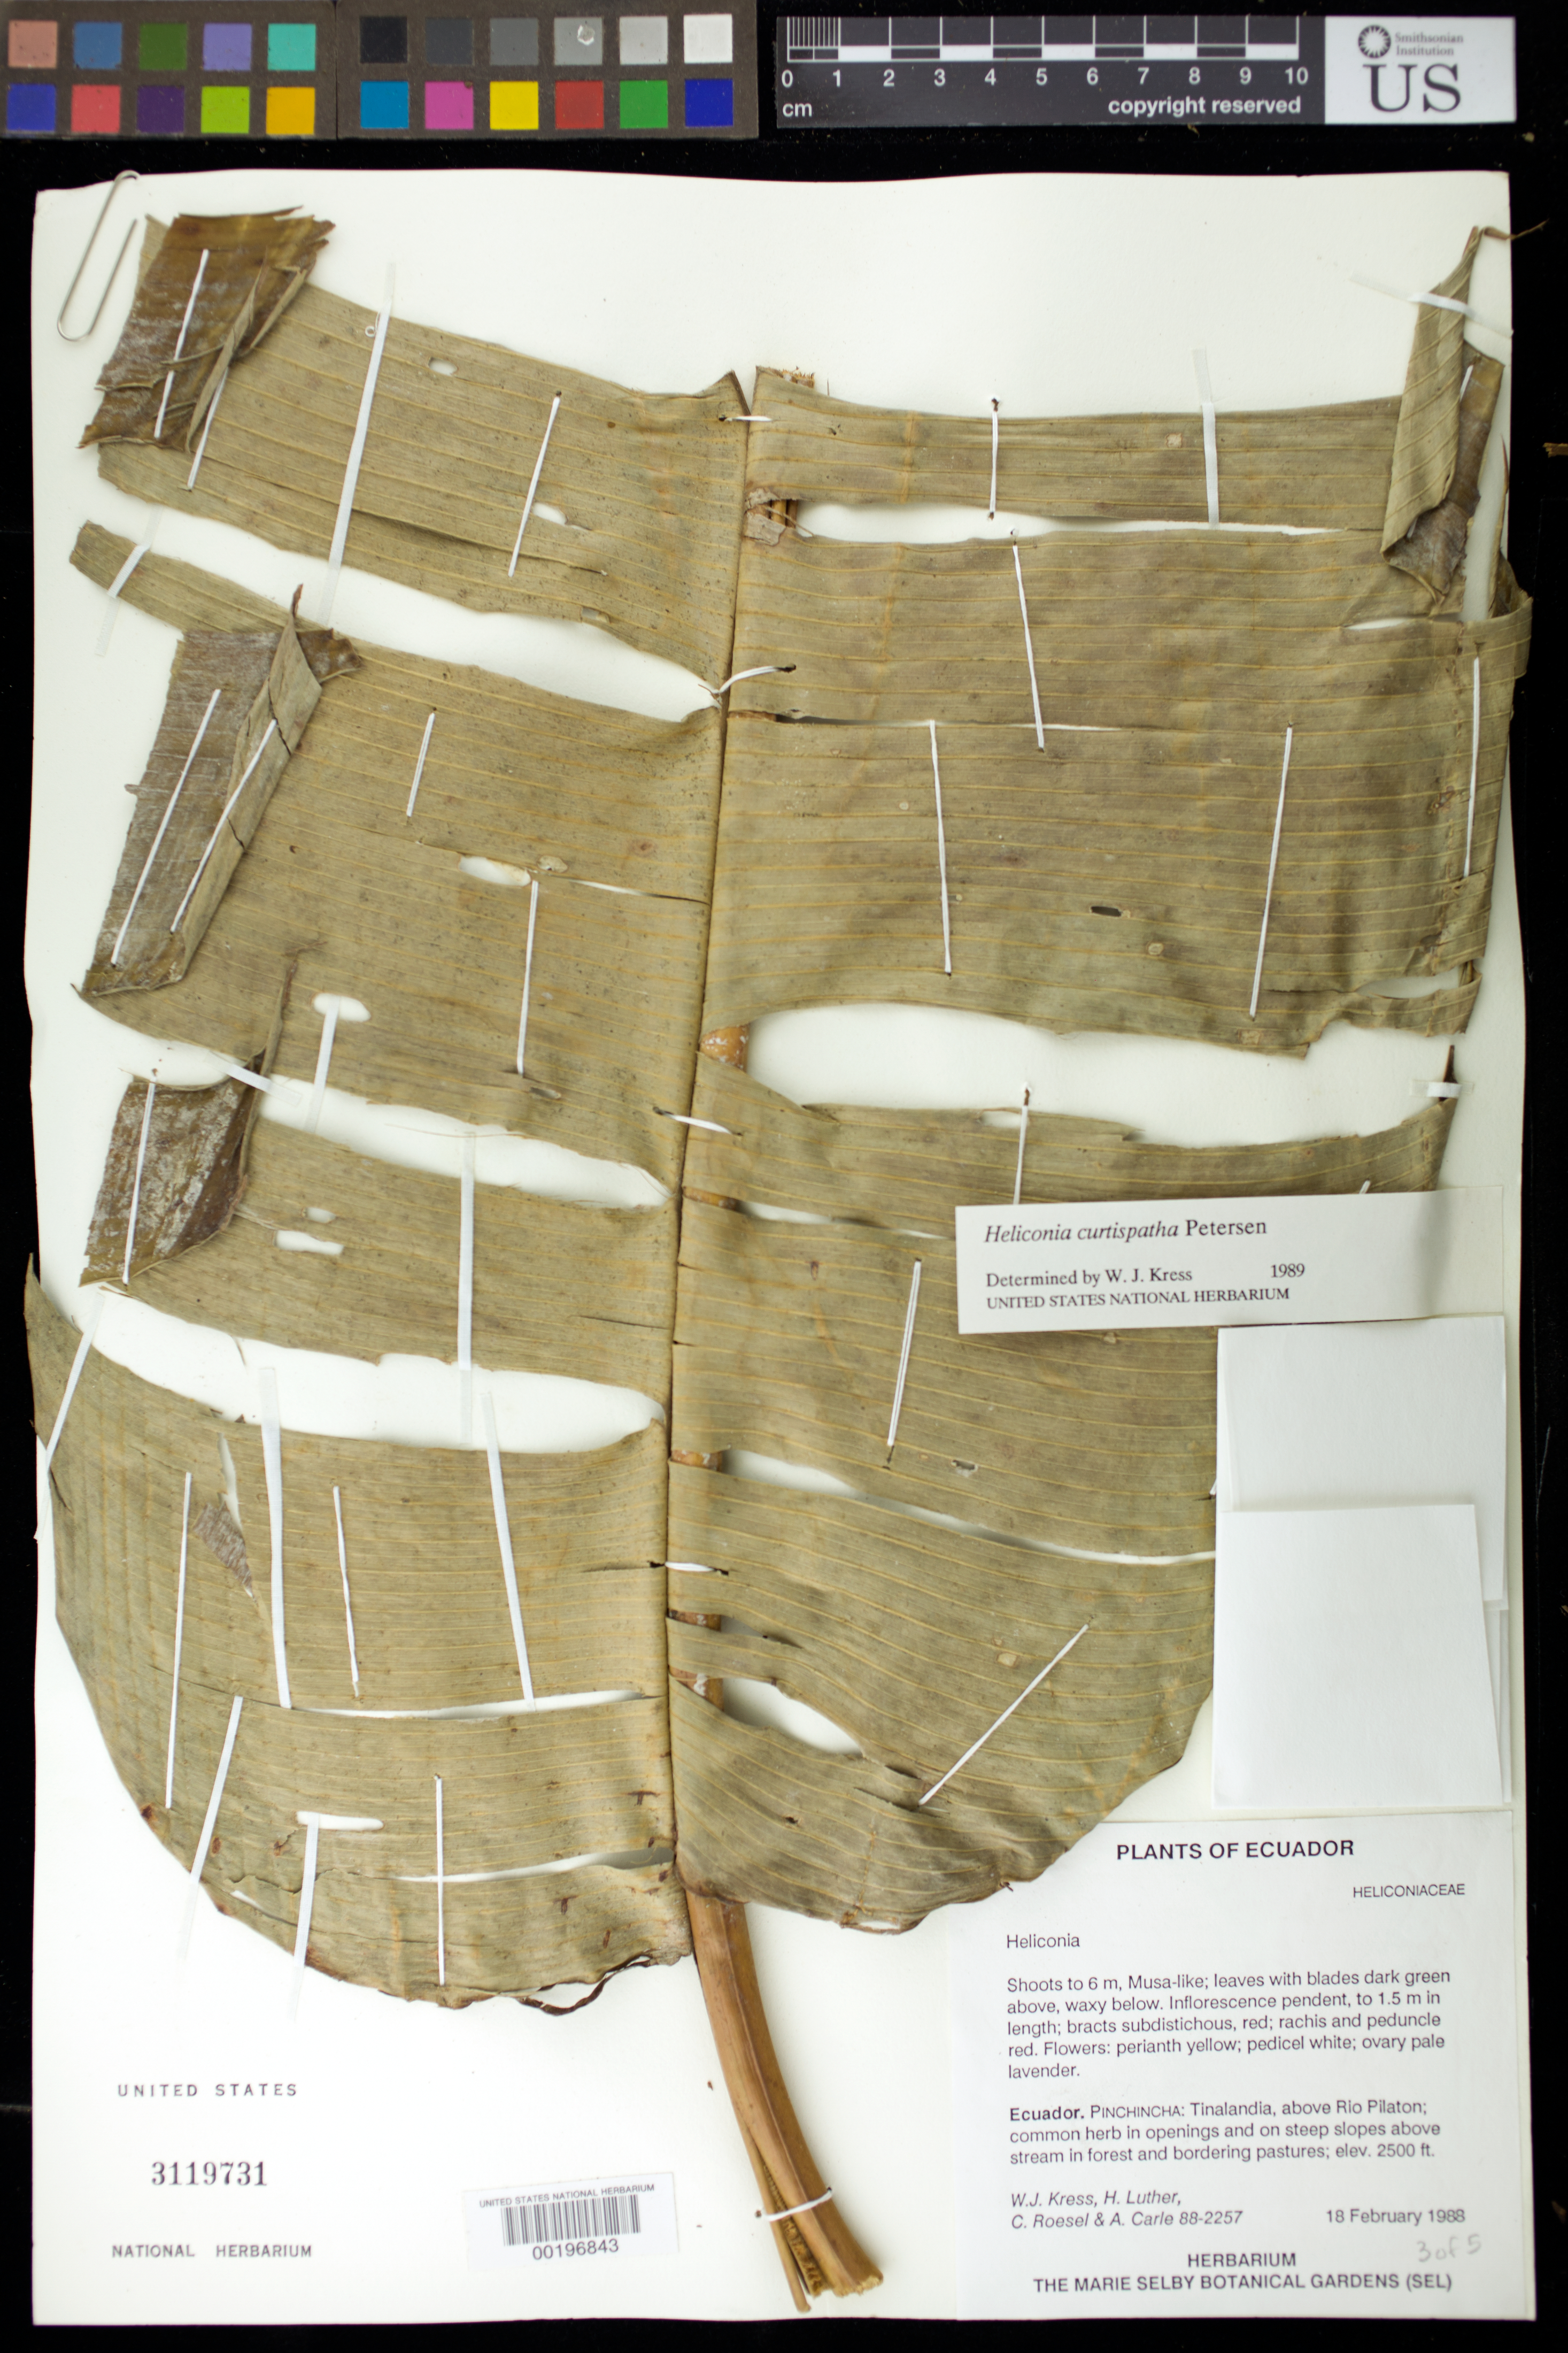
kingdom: Plantae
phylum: Tracheophyta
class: Liliopsida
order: Zingiberales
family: Heliconiaceae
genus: Heliconia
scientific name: Heliconia curtispatha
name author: Petersen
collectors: W. J. Kress, Harry E. Luther, C. S. Roesel & A. Carle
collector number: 88-2257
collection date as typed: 18 Feb 1988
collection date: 1988-02-18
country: Ecuador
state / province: Pichincha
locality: Tinalandia, above Rio pilaton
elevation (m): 762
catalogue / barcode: US 3119731